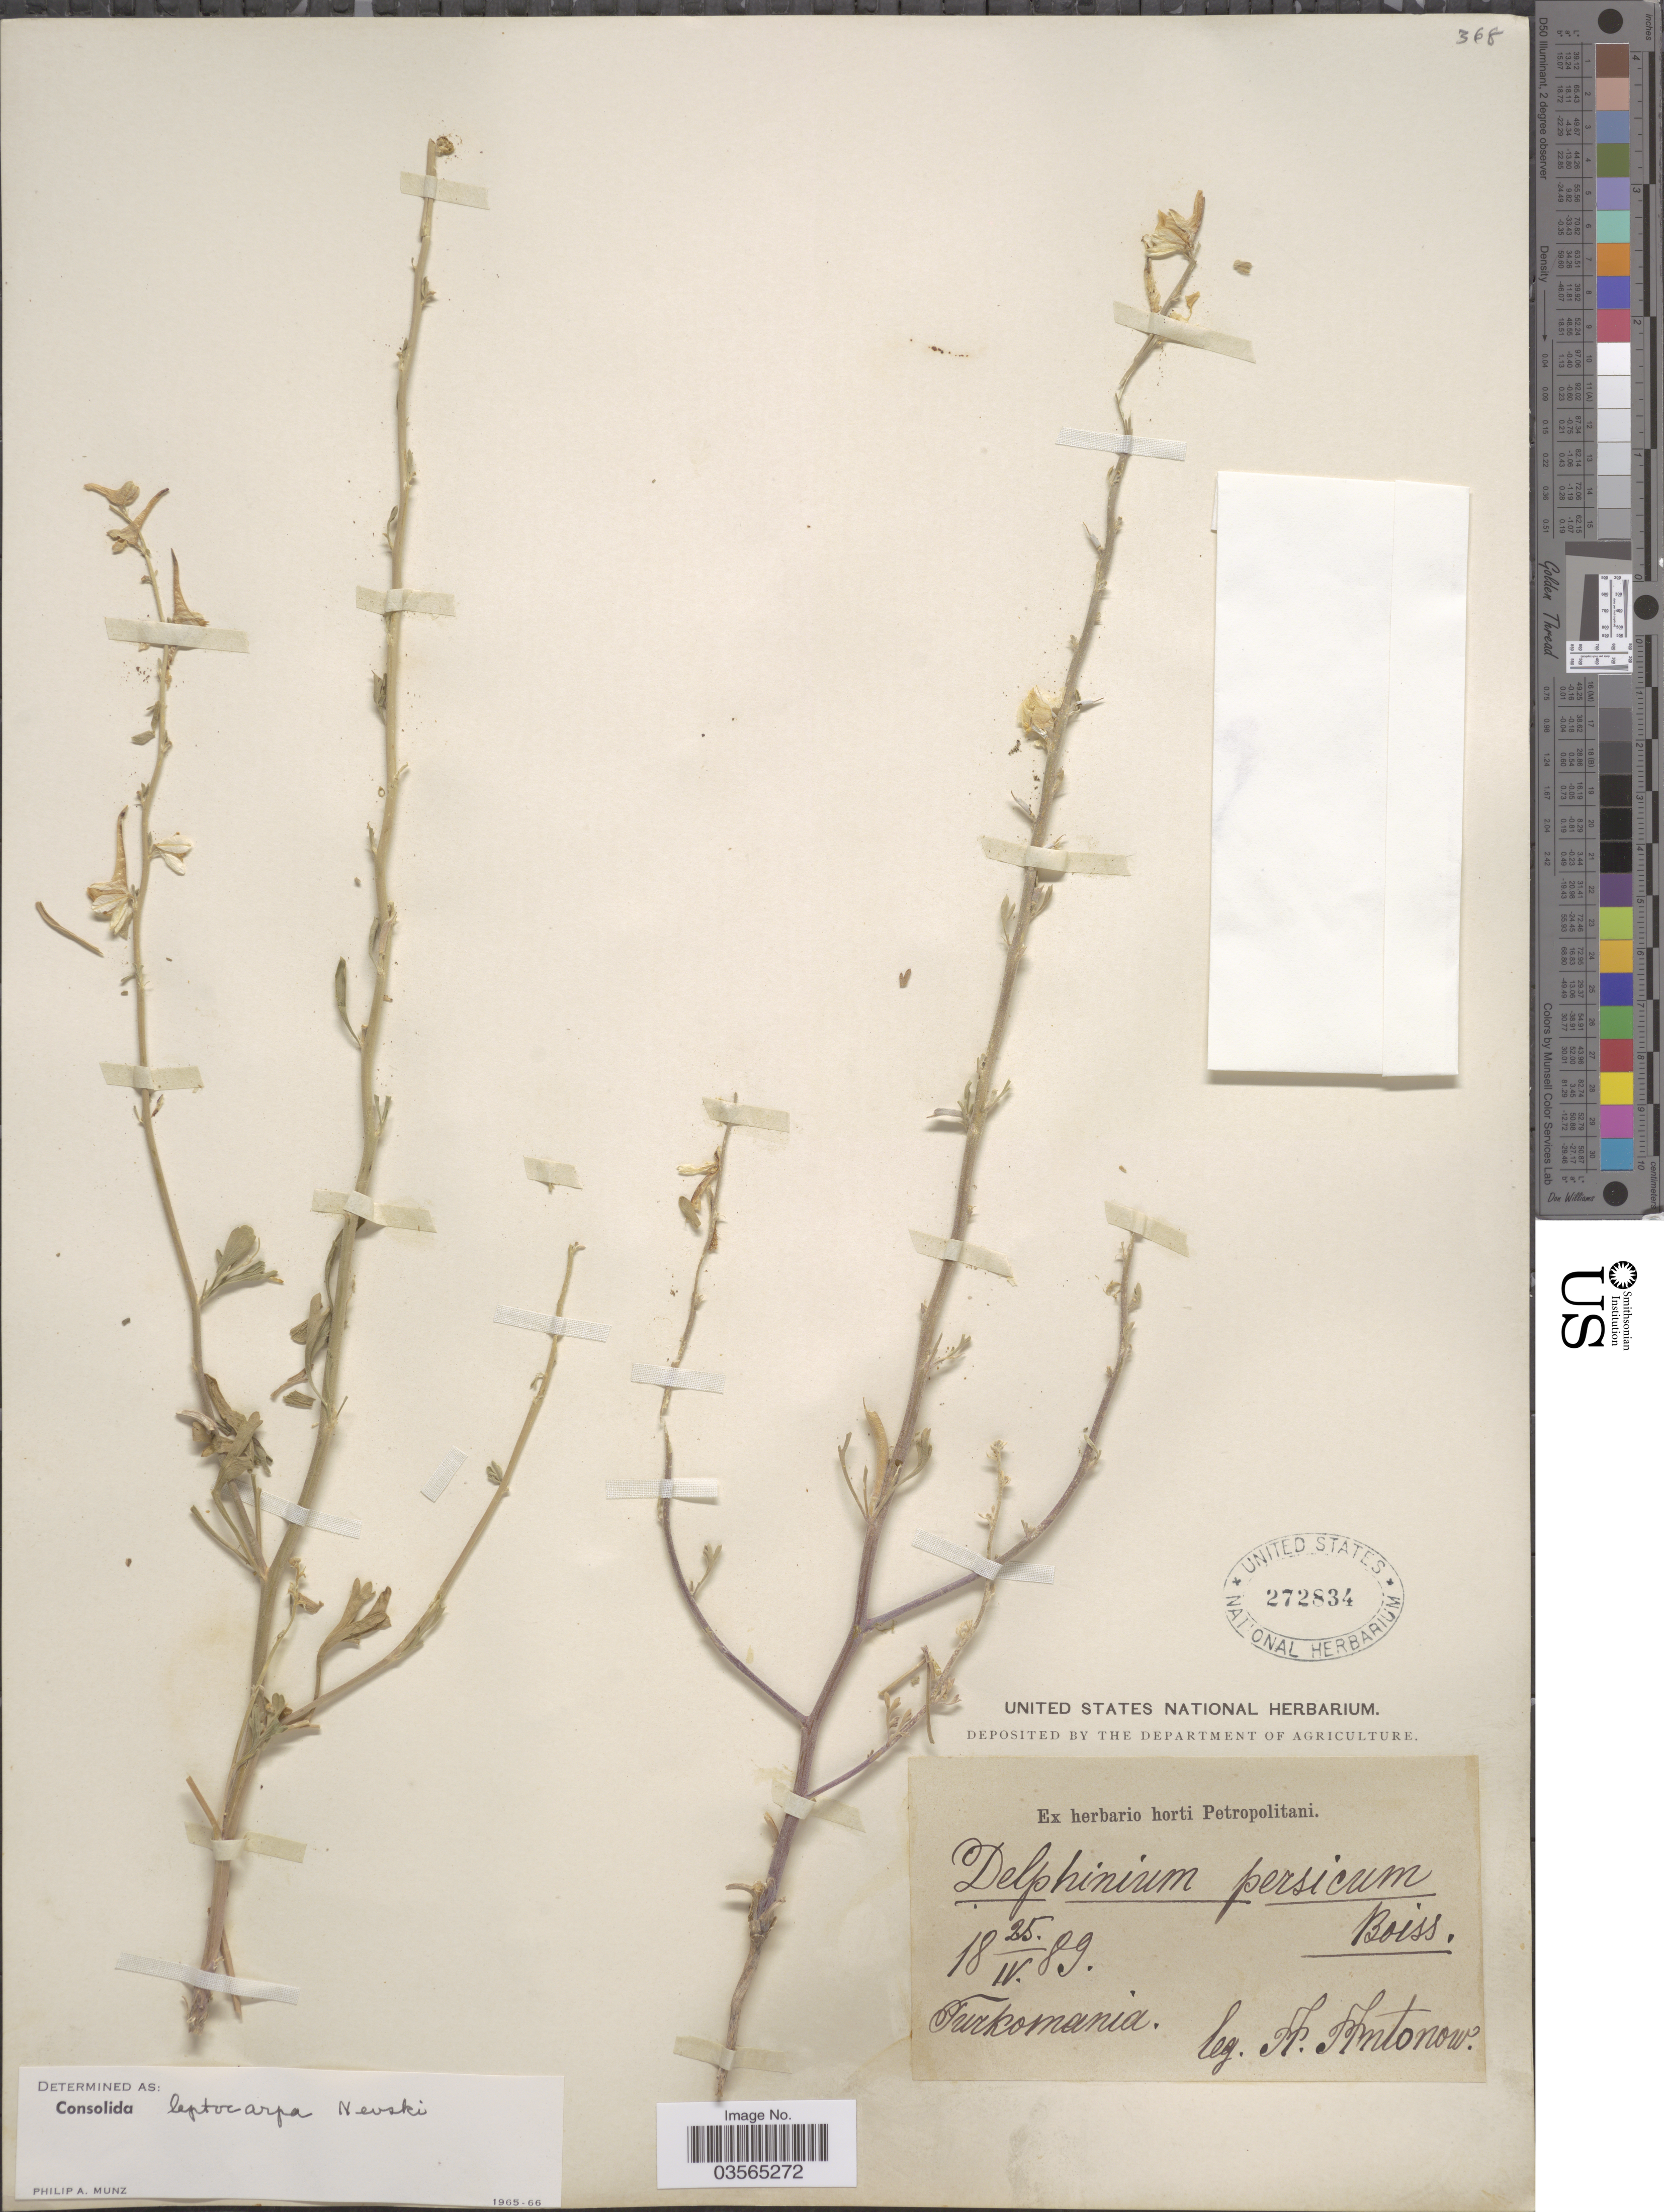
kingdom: Plantae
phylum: Tracheophyta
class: Magnoliopsida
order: Ranunculales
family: Ranunculaceae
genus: Delphinium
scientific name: Delphinium leptocarpum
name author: (Nevski) Nevski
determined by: Strong, Mark T., (BOT), Smithsonian Institution - National Museum of Natural History (UNITED STATES)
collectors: A. Antonow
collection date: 1889-06-25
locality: Turkomania.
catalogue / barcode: US 272834